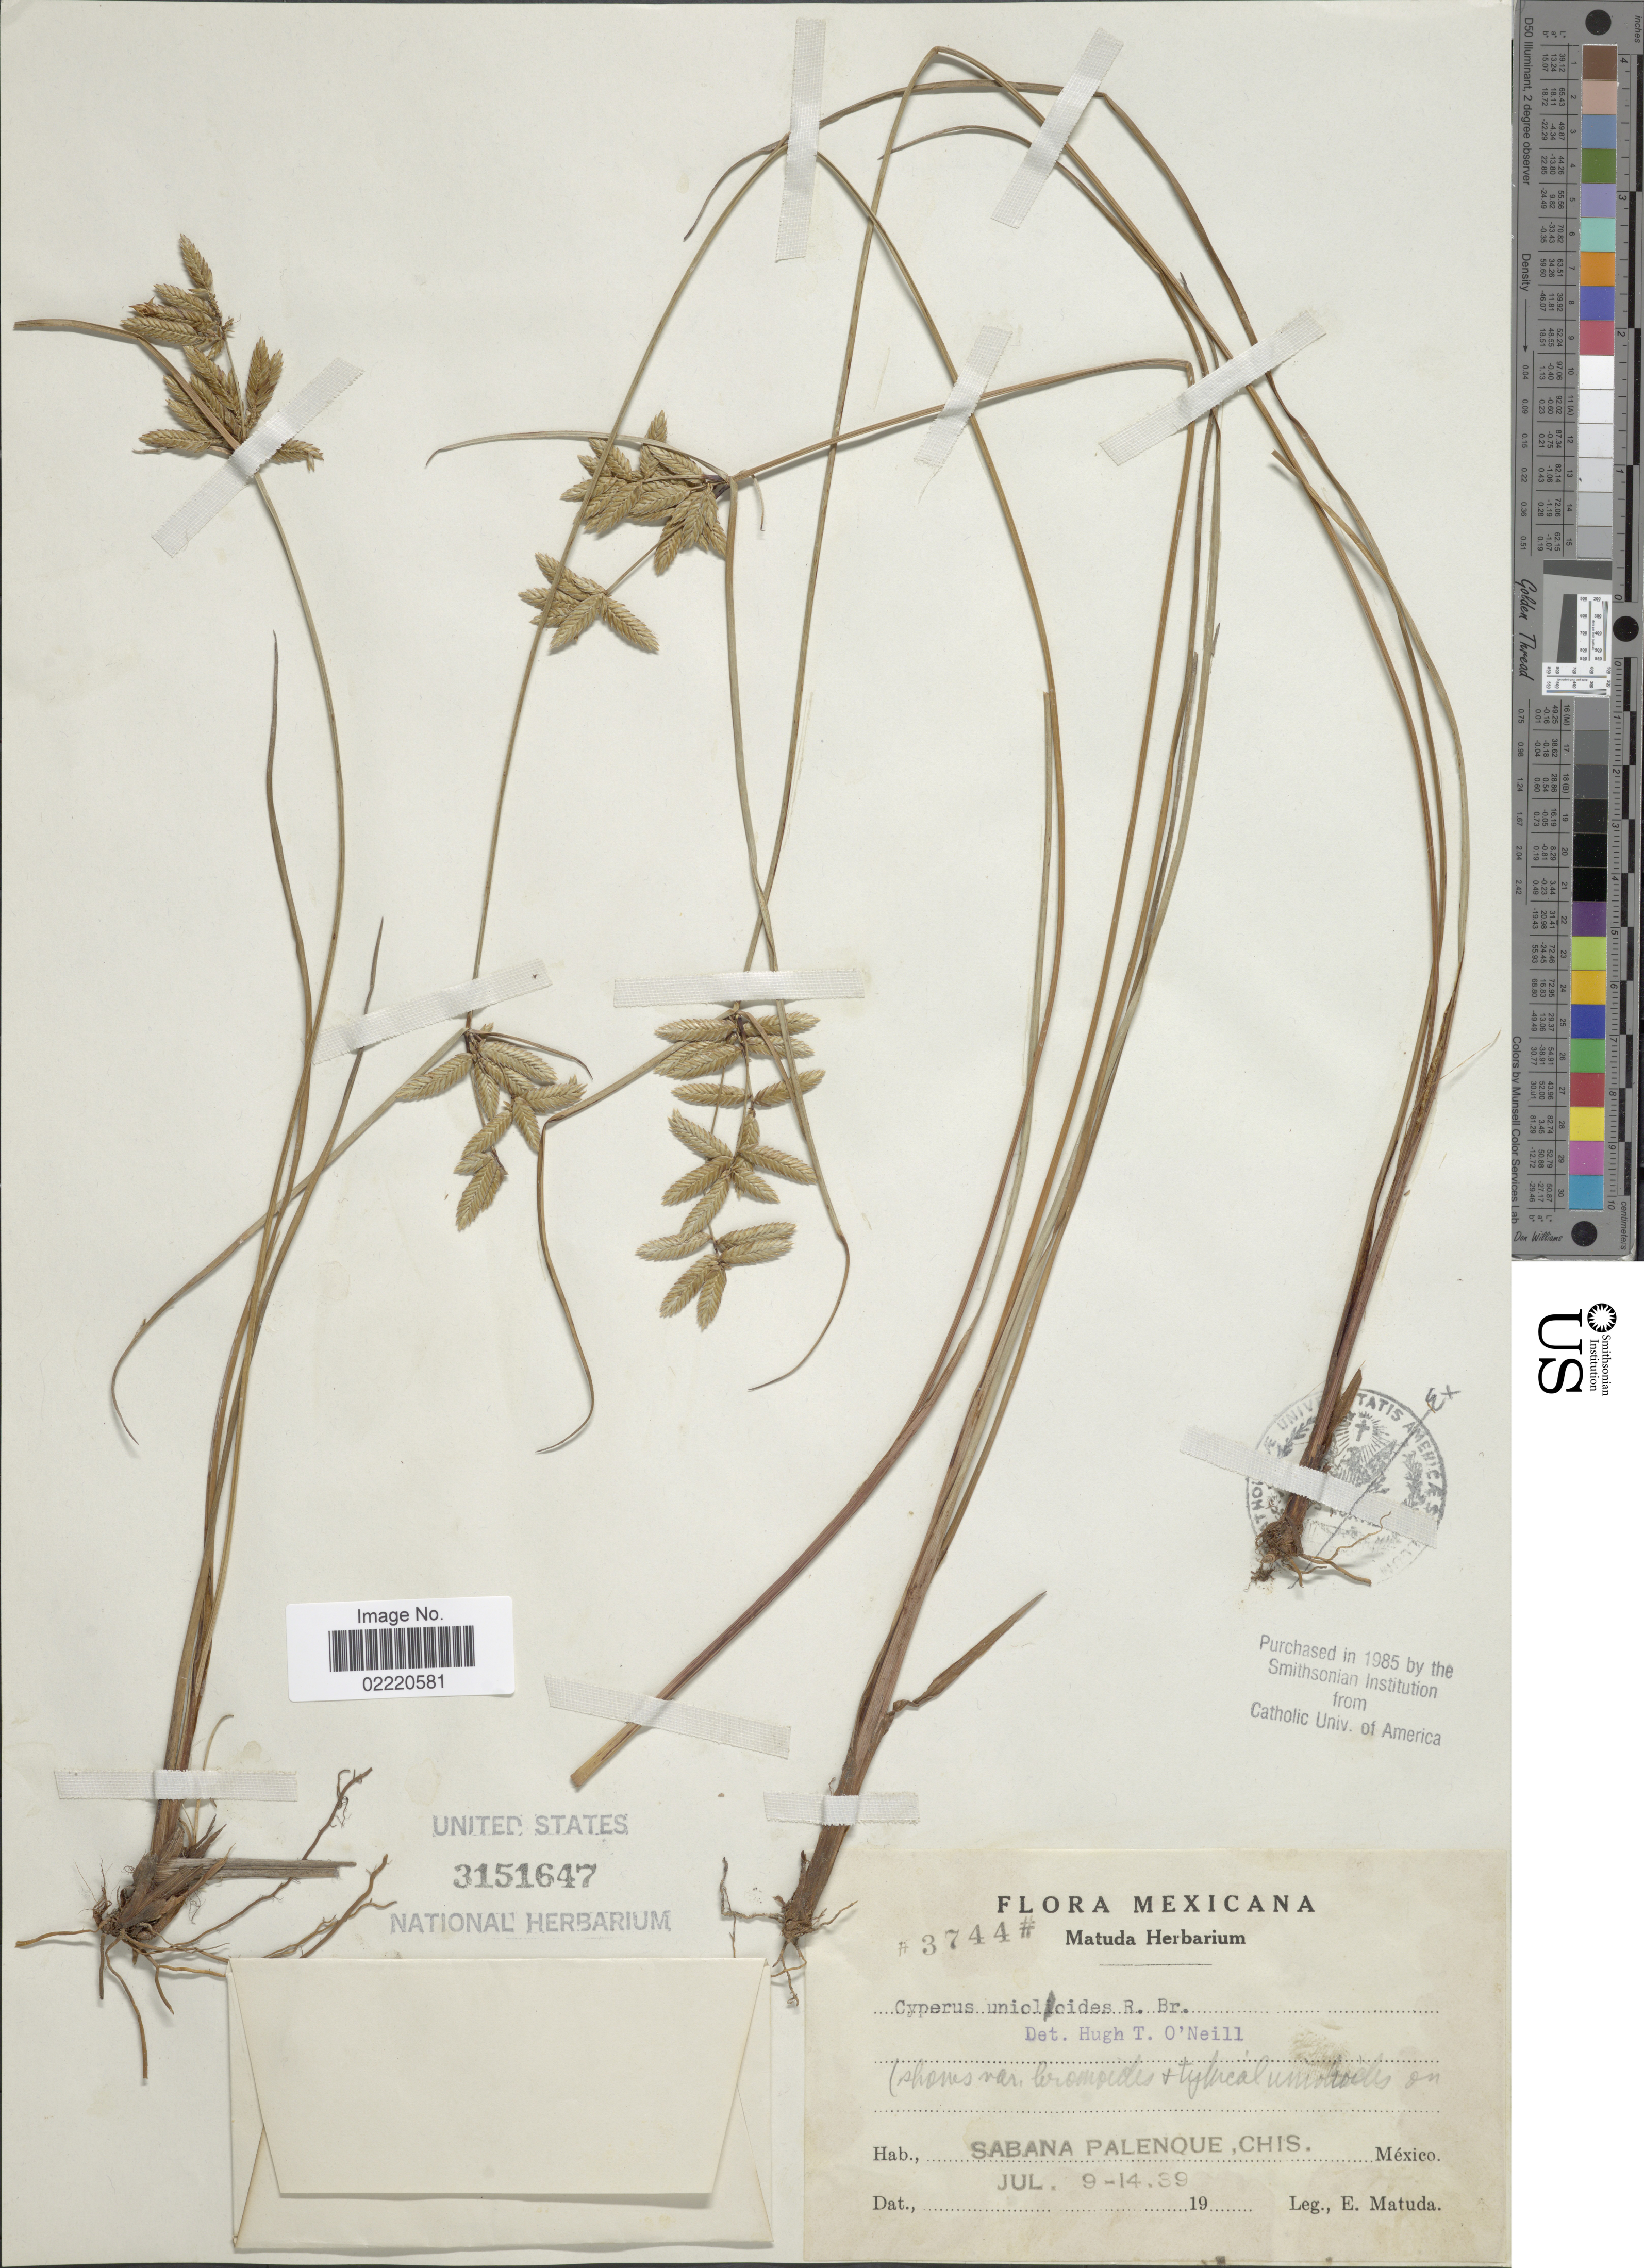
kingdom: Plantae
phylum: Tracheophyta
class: Liliopsida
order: Poales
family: Cyperaceae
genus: Cyperus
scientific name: Cyperus unioloides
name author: R. Br.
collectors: E. Matuda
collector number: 3744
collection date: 1939-07-09/1939-07-14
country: Mexico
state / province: Chiapas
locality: Sabana Palenque.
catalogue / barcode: US 3151647